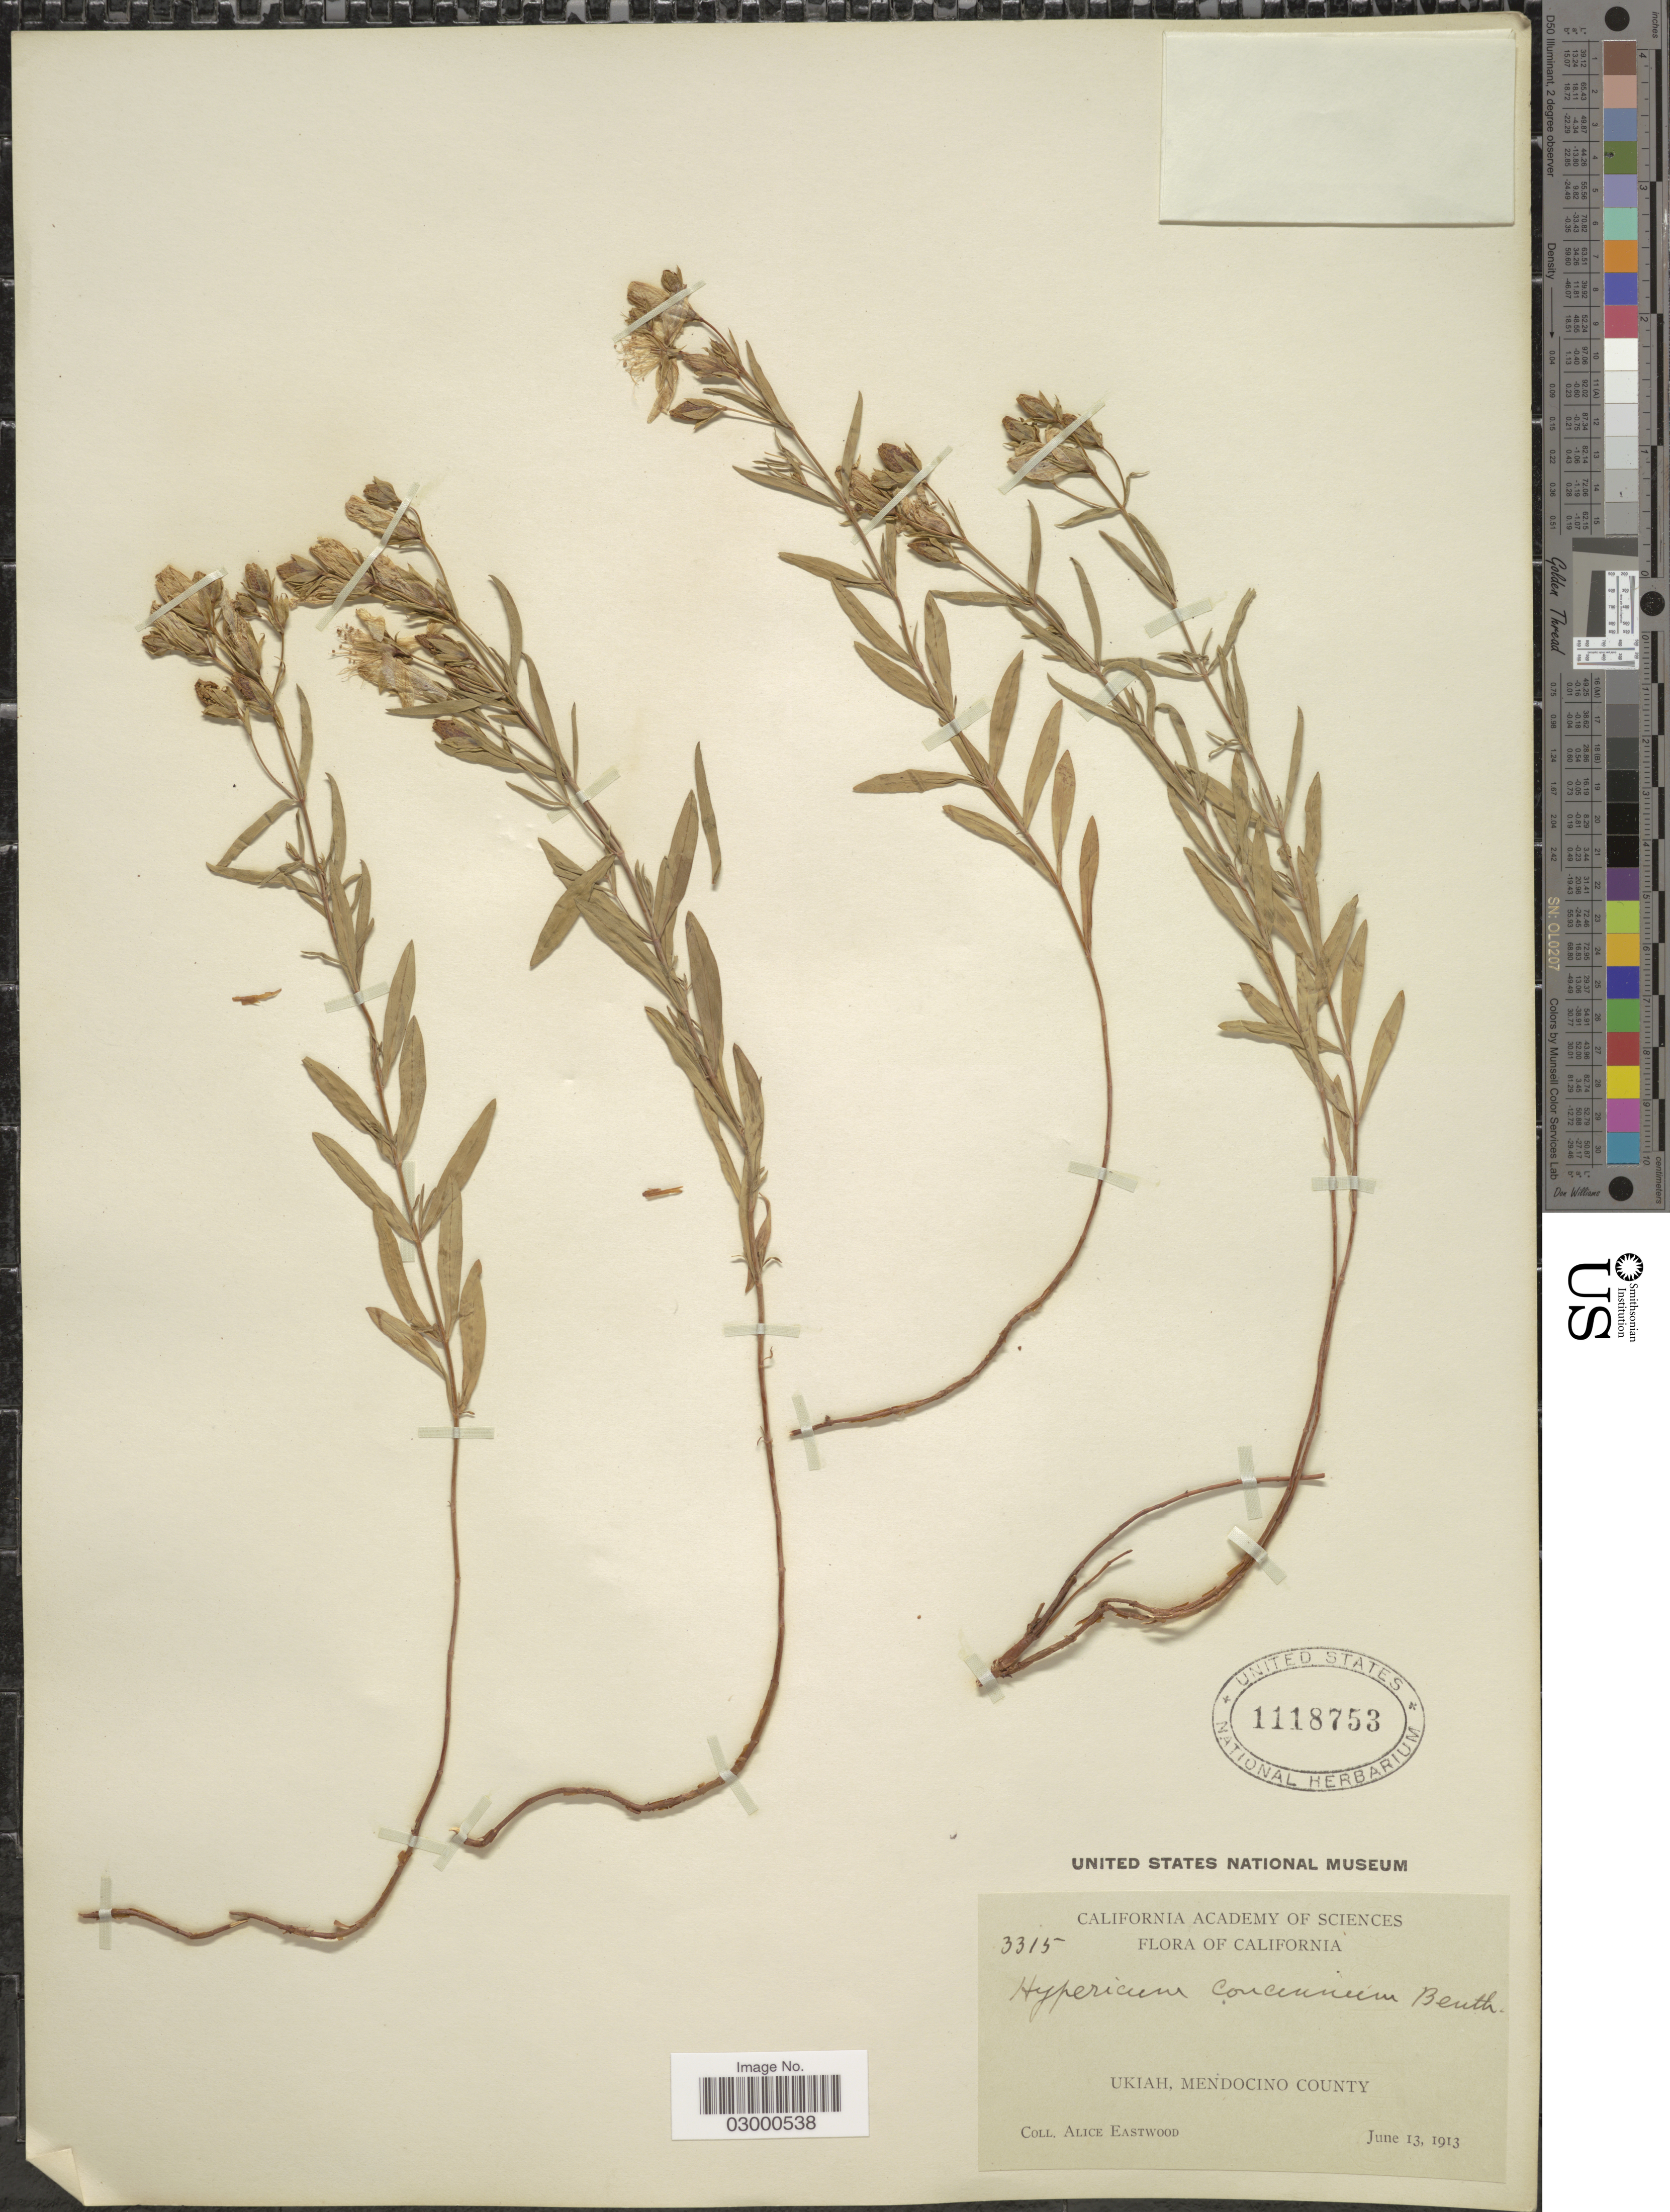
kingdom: Plantae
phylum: Tracheophyta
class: Magnoliopsida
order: Malpighiales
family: Hypericaceae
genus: Hypericum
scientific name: Hypericum concinnum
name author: Benth.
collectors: A. Eastwood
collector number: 3315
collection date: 1913-06-13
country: United States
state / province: California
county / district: Mendocino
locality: Ukiah, Mendocino County.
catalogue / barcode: US 1118753